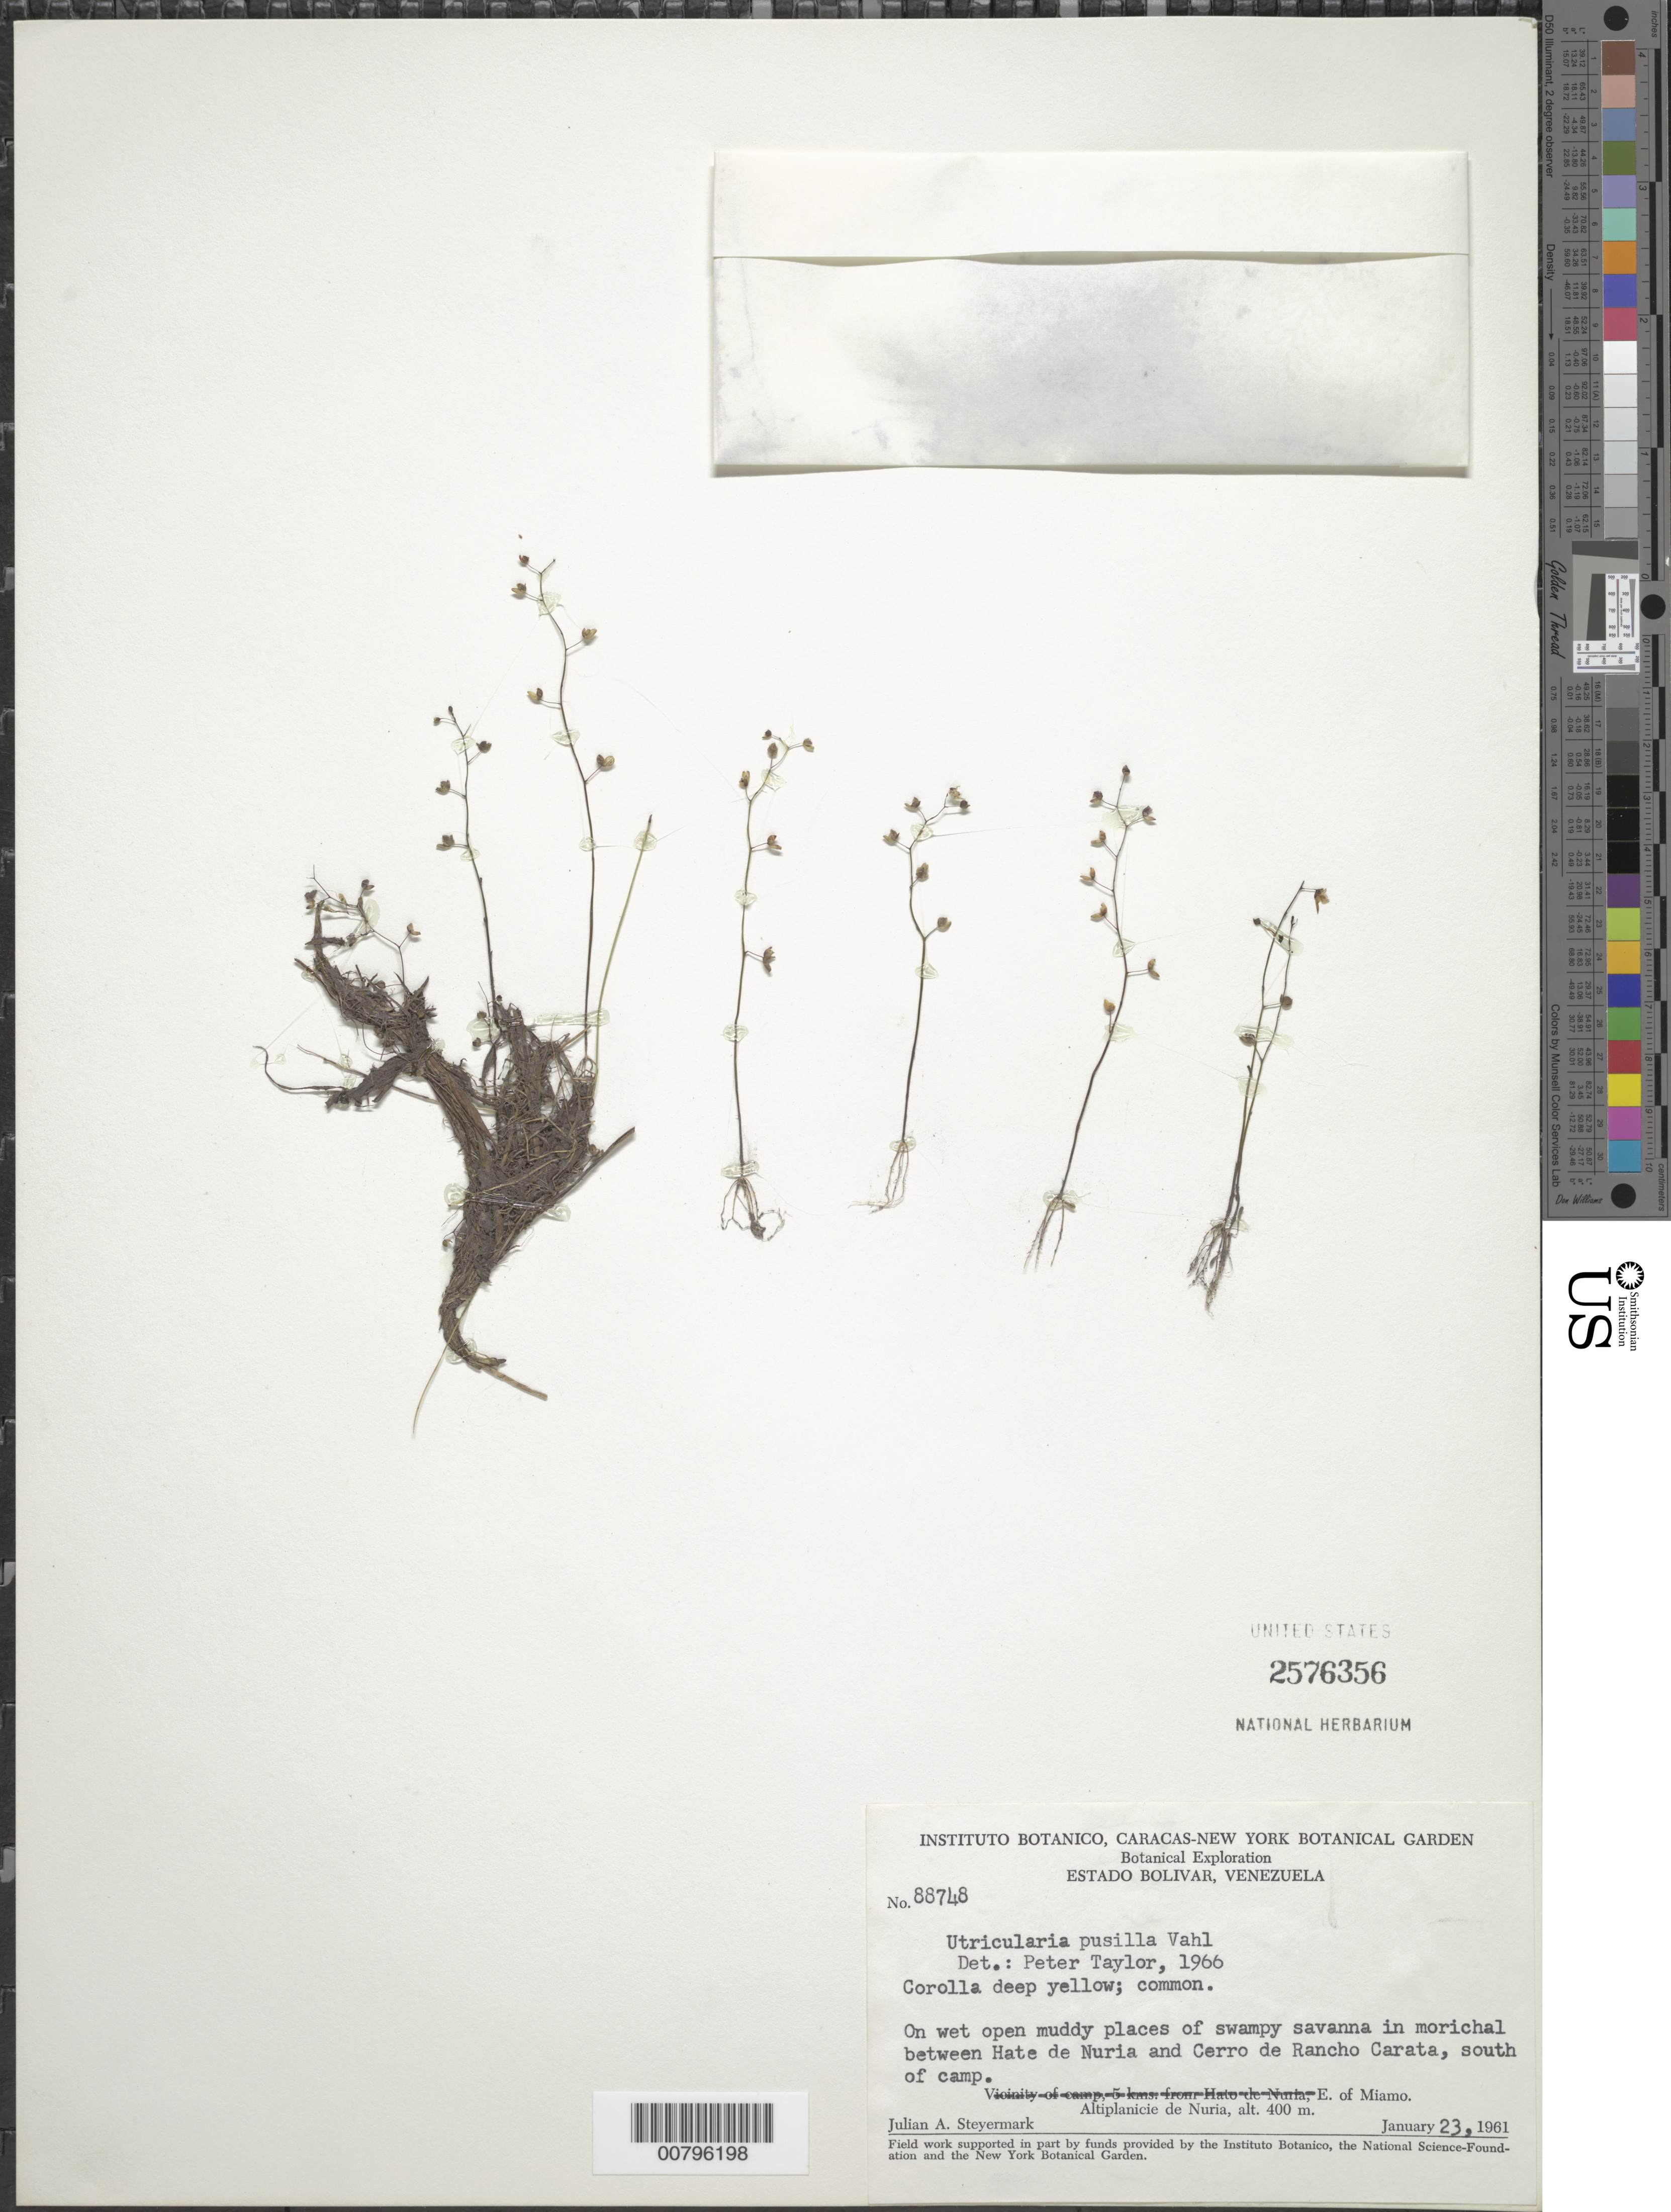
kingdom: Plantae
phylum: Tracheophyta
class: Magnoliopsida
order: Lamiales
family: Lentibulariaceae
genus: Utricularia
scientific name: Utricularia pusilla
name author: Vahl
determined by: Taylor, P.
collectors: J. Steyermark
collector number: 88748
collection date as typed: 23-Jan-61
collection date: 1961-01-23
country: Venezuela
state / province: Bolívar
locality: Altiplanicie de Nuria, E of Miamo, between Hato de Nuria and Cerro de Rancho Carata, south of camp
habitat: Swampy savanna, by morichal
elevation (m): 400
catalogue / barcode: US 2576356